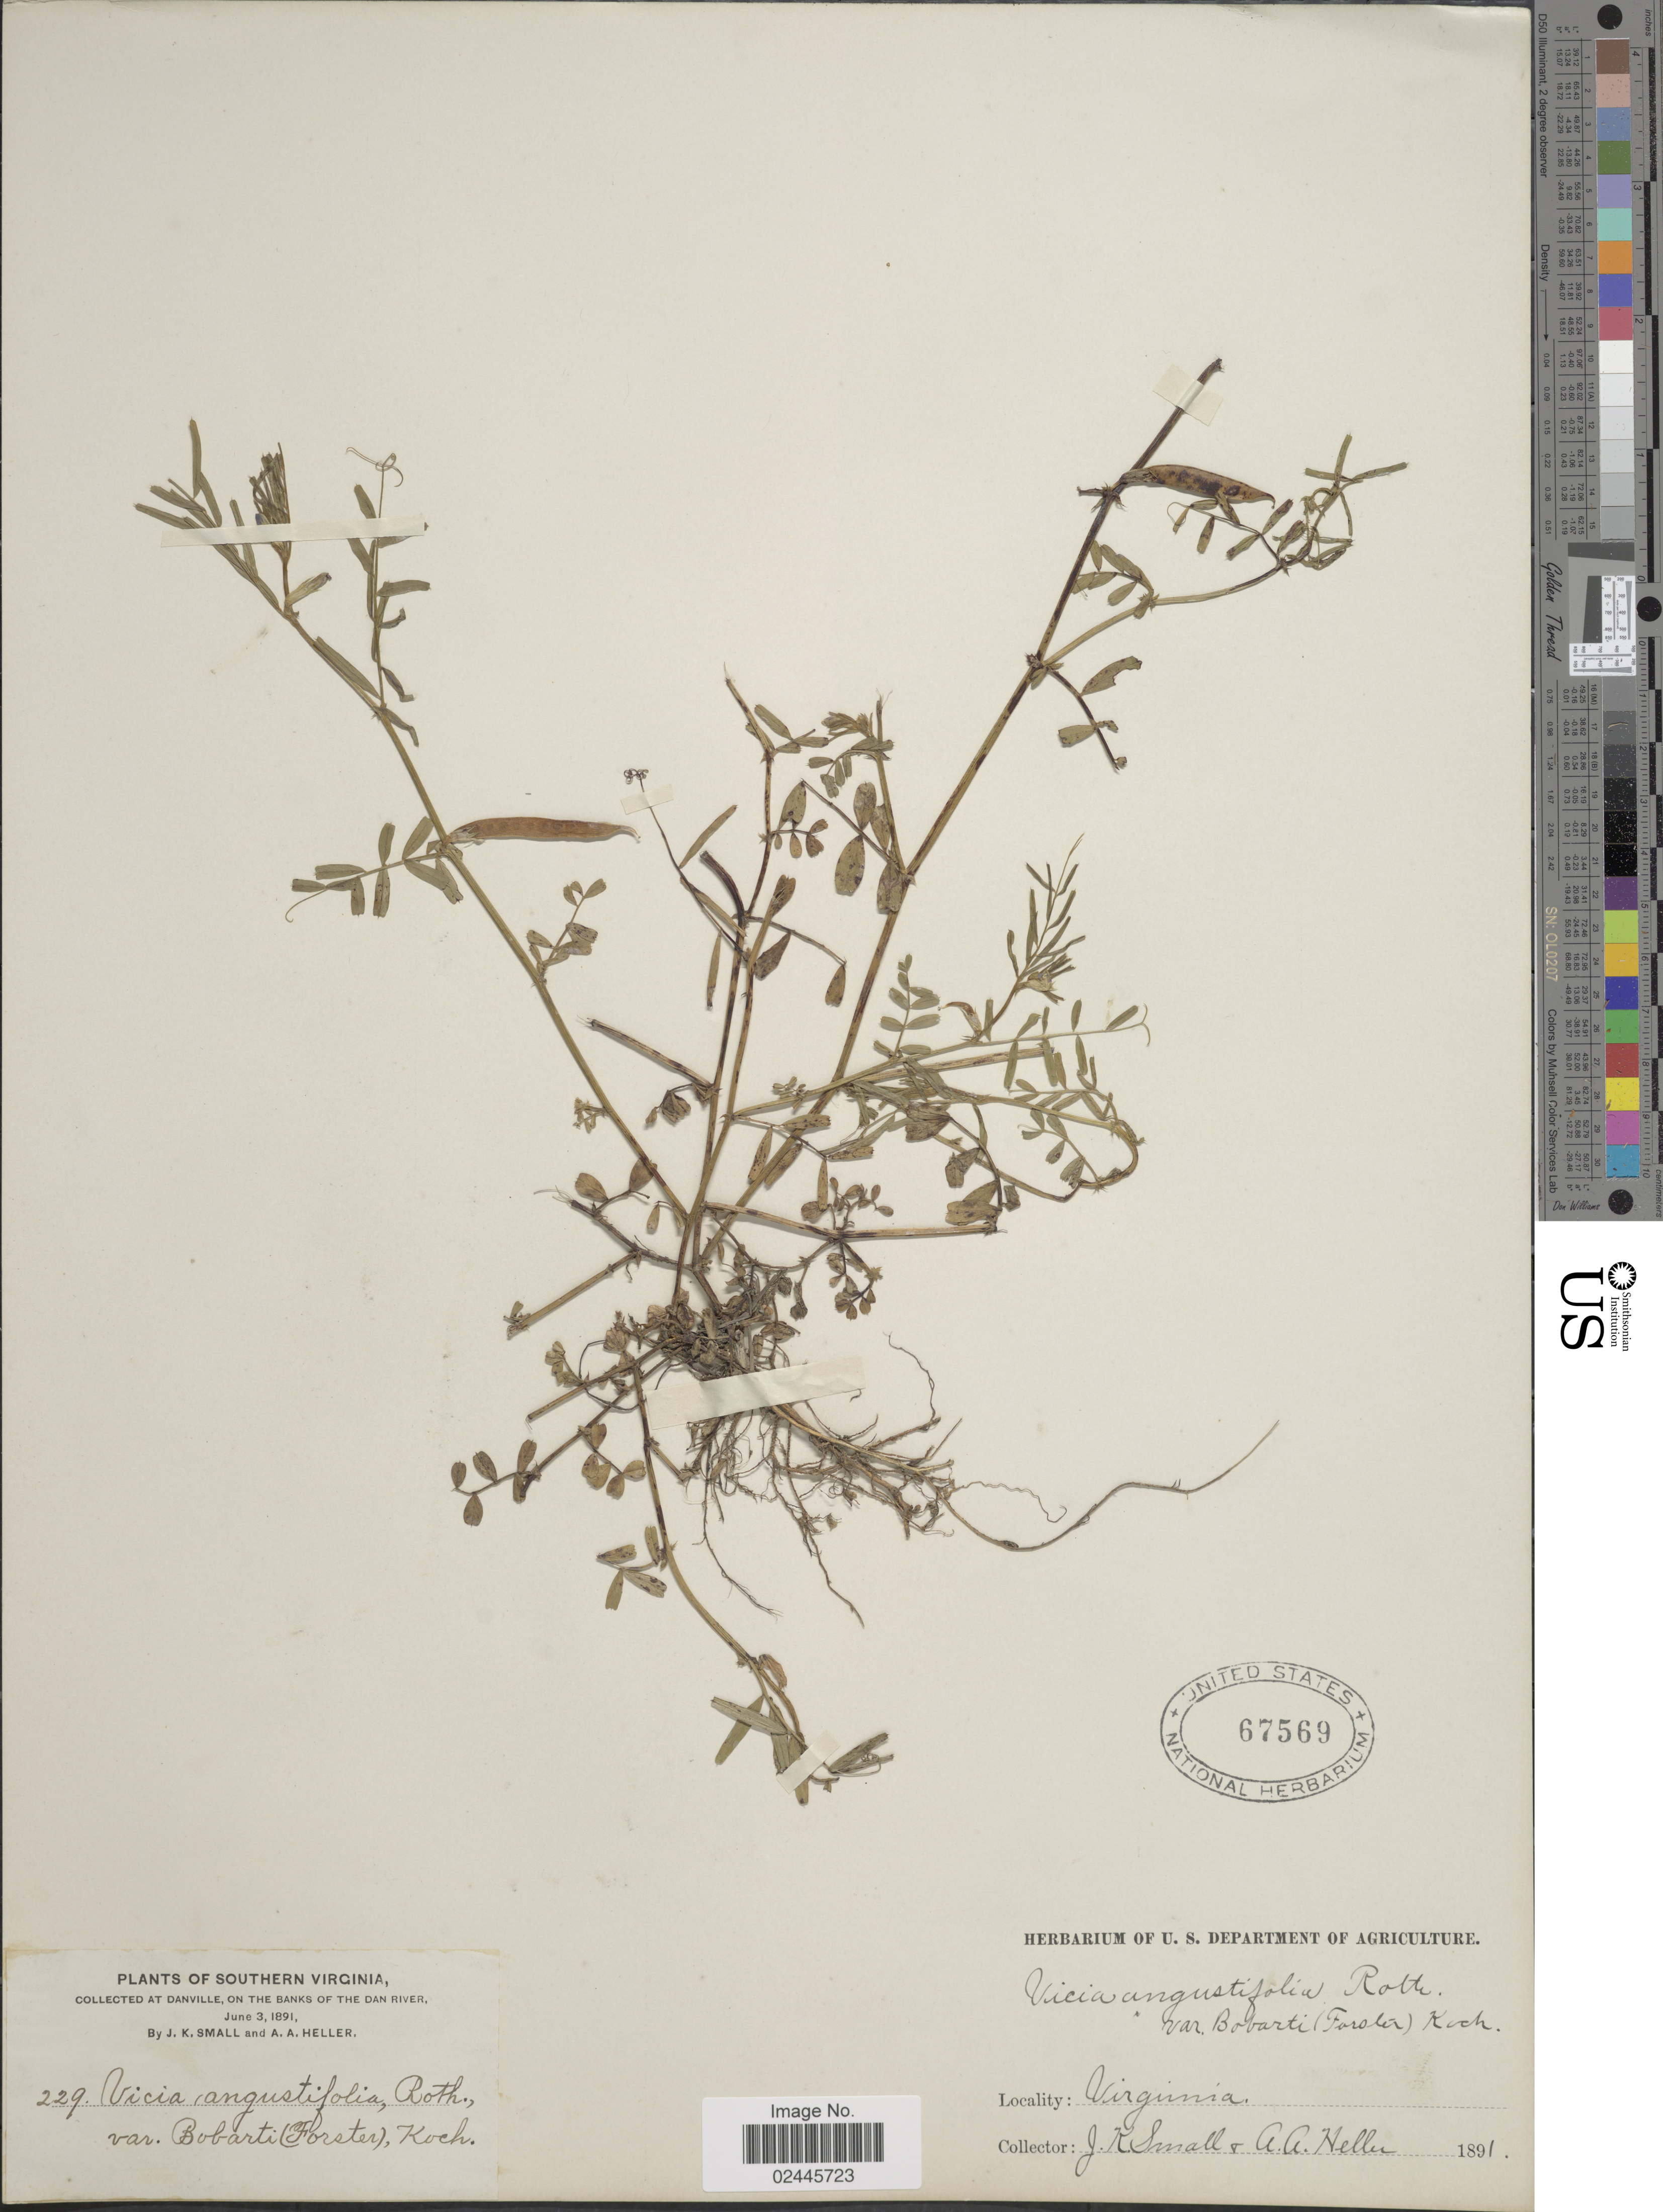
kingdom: Plantae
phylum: Tracheophyta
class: Magnoliopsida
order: Fabales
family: Fabaceae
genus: Vicia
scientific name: Vicia angustifolia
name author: L.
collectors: J. K. Small & A. A. Heller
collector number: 229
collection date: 1891-06-03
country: United States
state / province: Virginia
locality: Southern Virginia. Danville, on the banks of the Dan River.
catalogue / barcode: US 67569